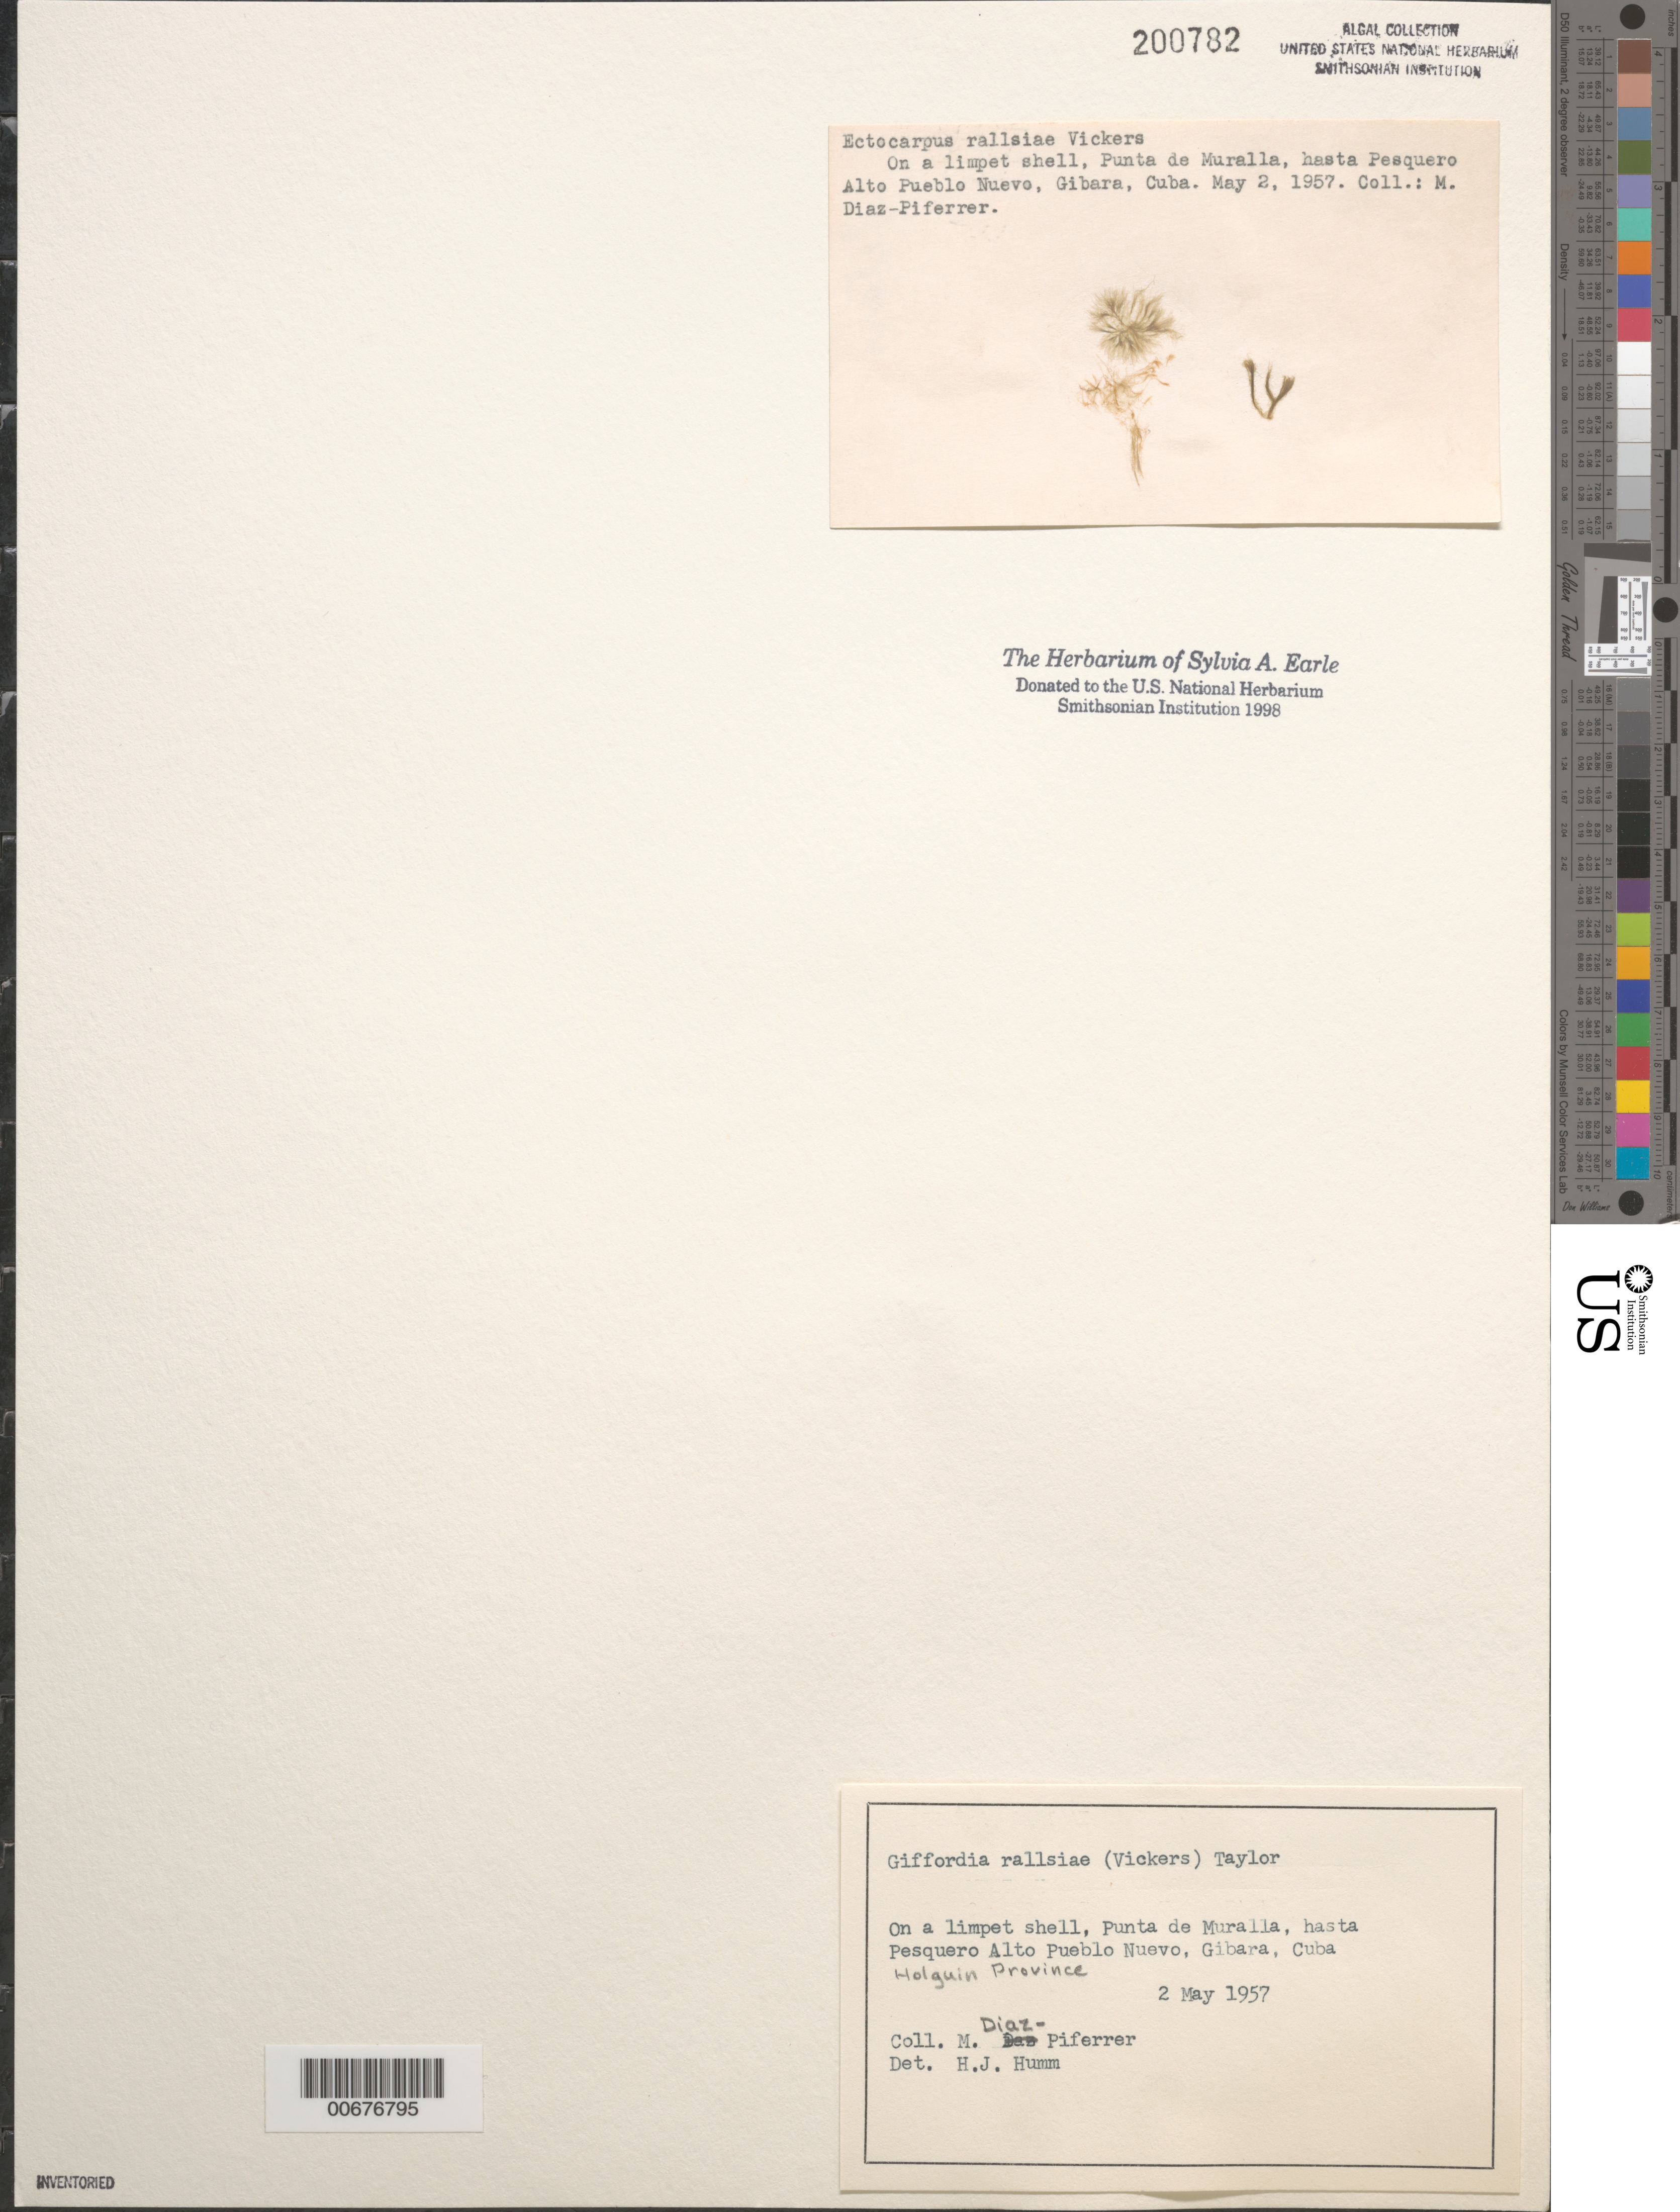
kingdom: Chromista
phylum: Ochrophyta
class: Phaeophyceae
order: Ectocarpales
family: Ectocarpaceae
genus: Ectocarpus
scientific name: Ectocarpus rallsiae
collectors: M. Diaz-Piferrer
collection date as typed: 02 May 1957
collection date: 1957-05-02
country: Cuba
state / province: Holguín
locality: Punta de Muralla, near Pesquero Alto Pueblo Nuevo, Gibara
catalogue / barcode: US 200782